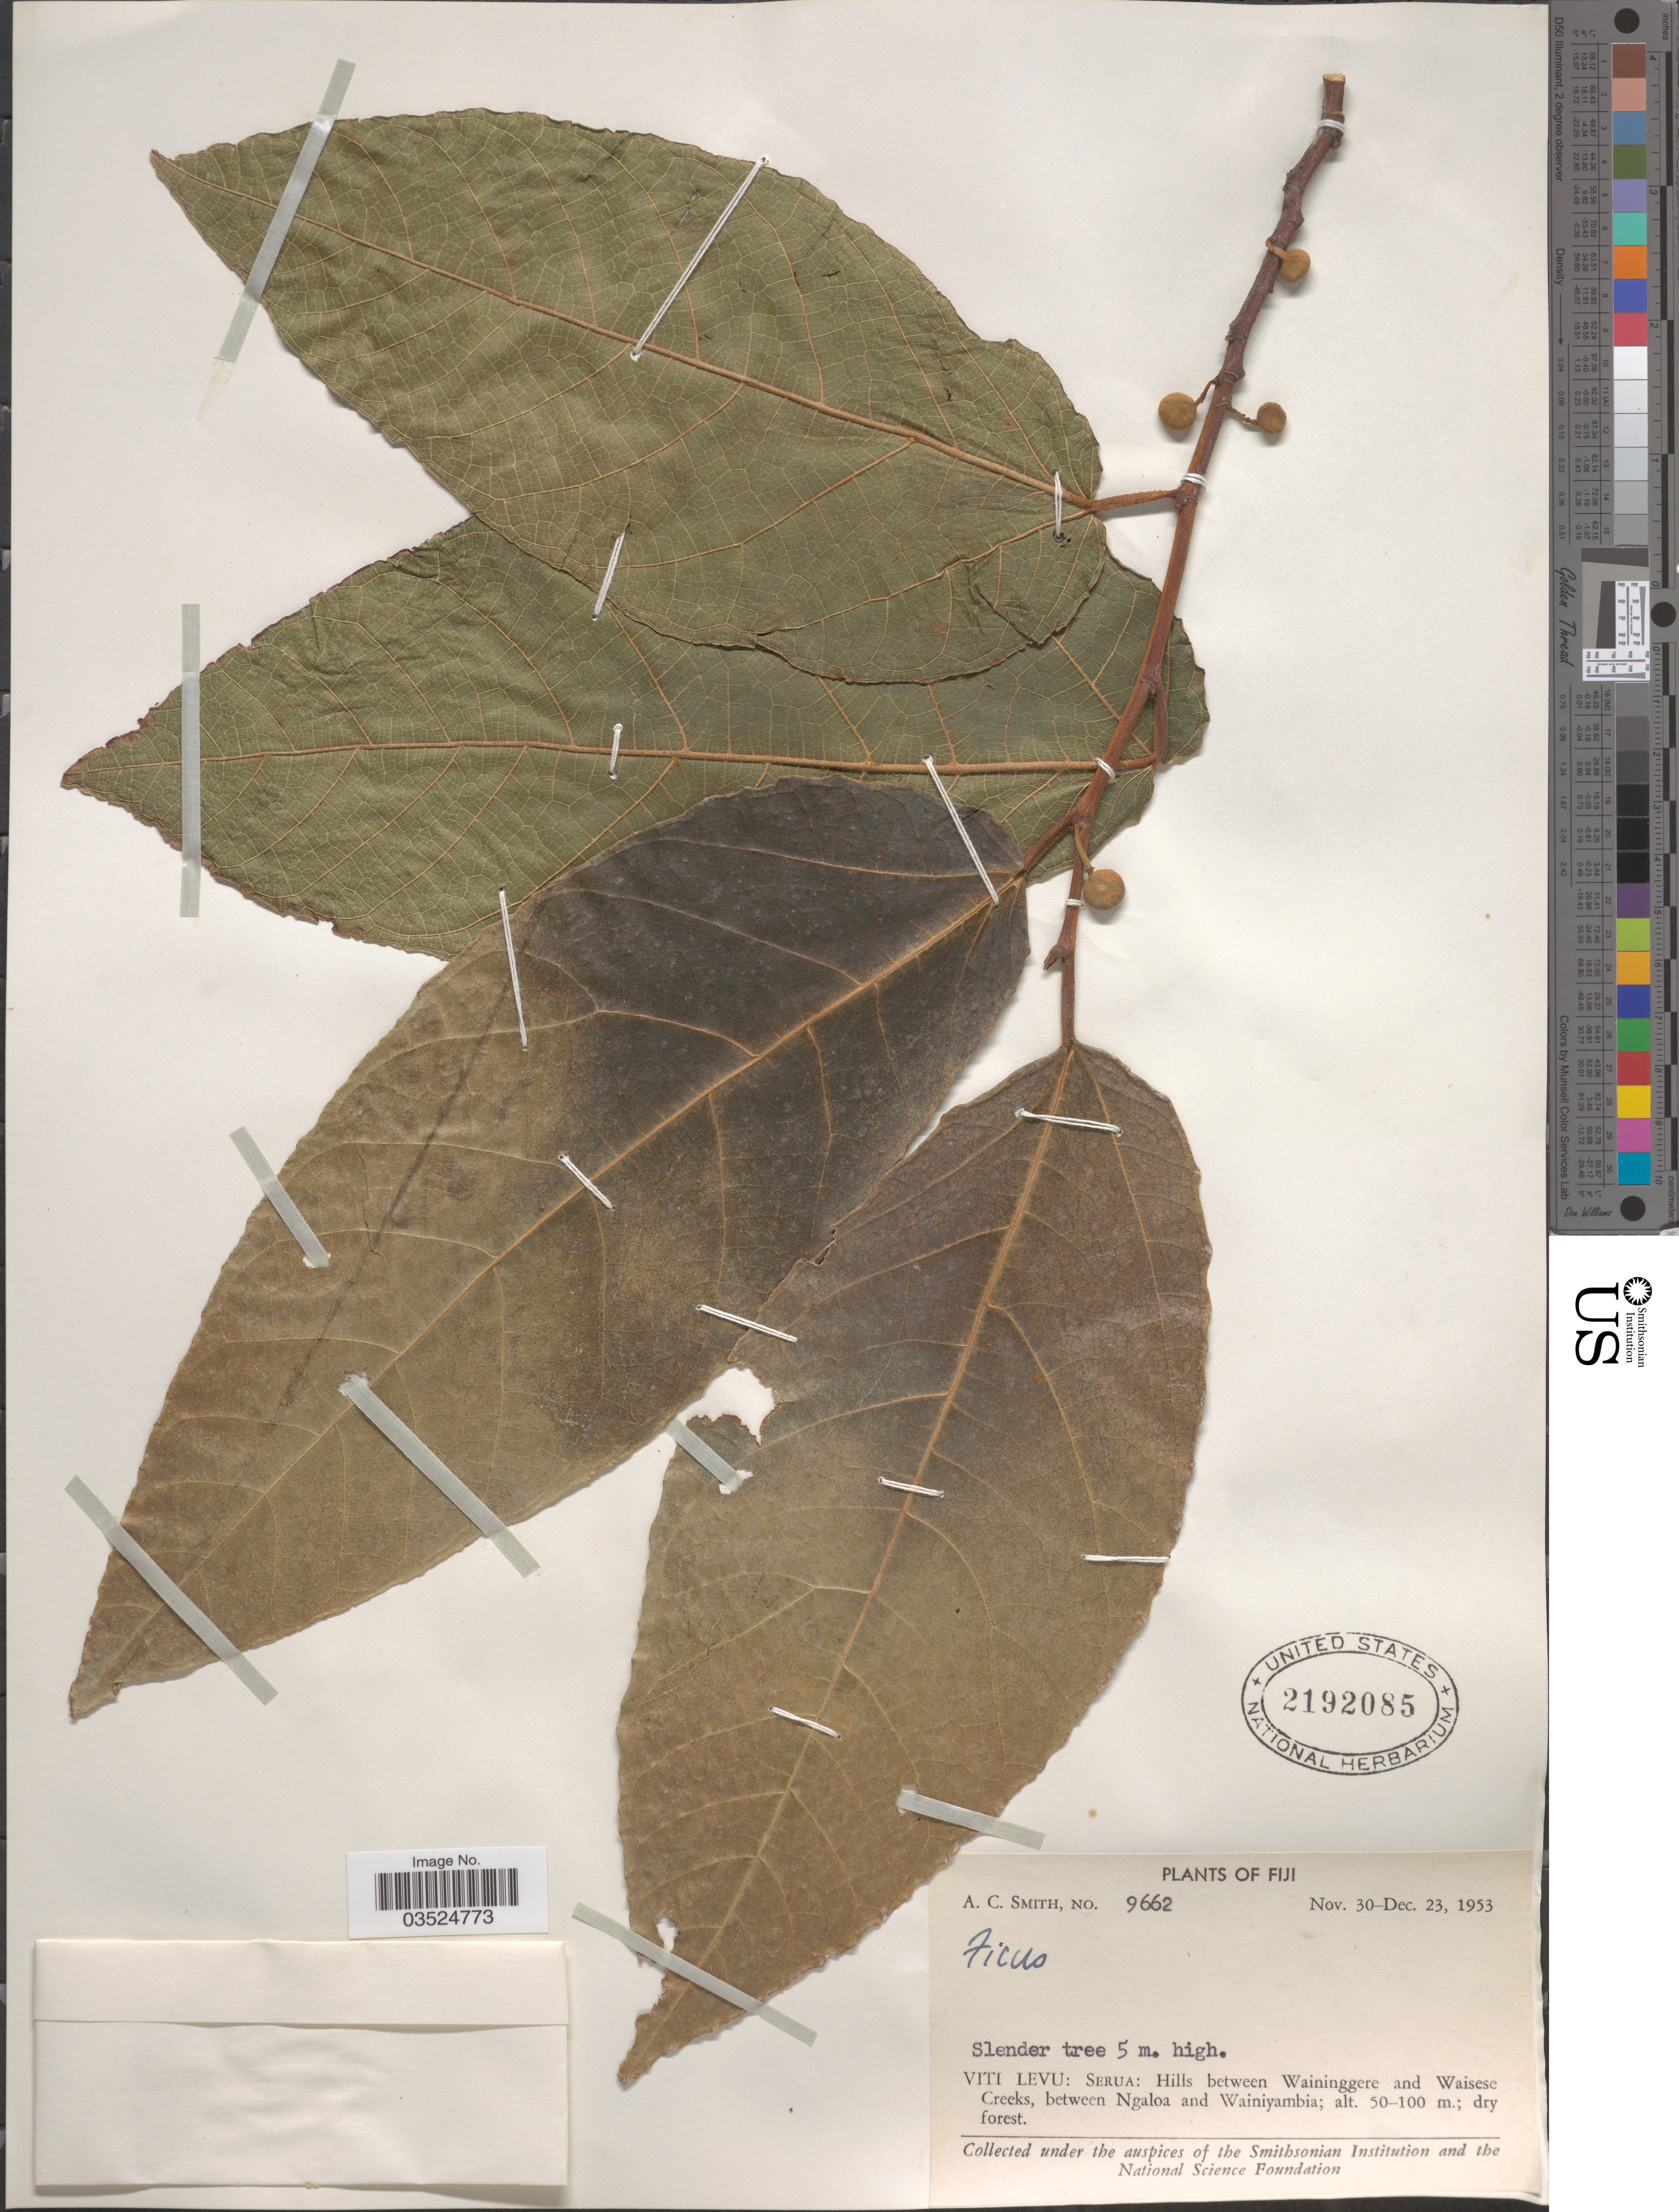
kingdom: Plantae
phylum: Tracheophyta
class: Magnoliopsida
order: Rosales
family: Moraceae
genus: Ficus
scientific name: Ficus sp.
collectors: A. C. Smith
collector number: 9662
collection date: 1953-11-30/1953-12-23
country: Fiji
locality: Viti Levu: Serua: Hills between Waininggere and Waisese Creeks, between Ngaloa and Wainiyambia.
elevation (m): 50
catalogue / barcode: US 2192085